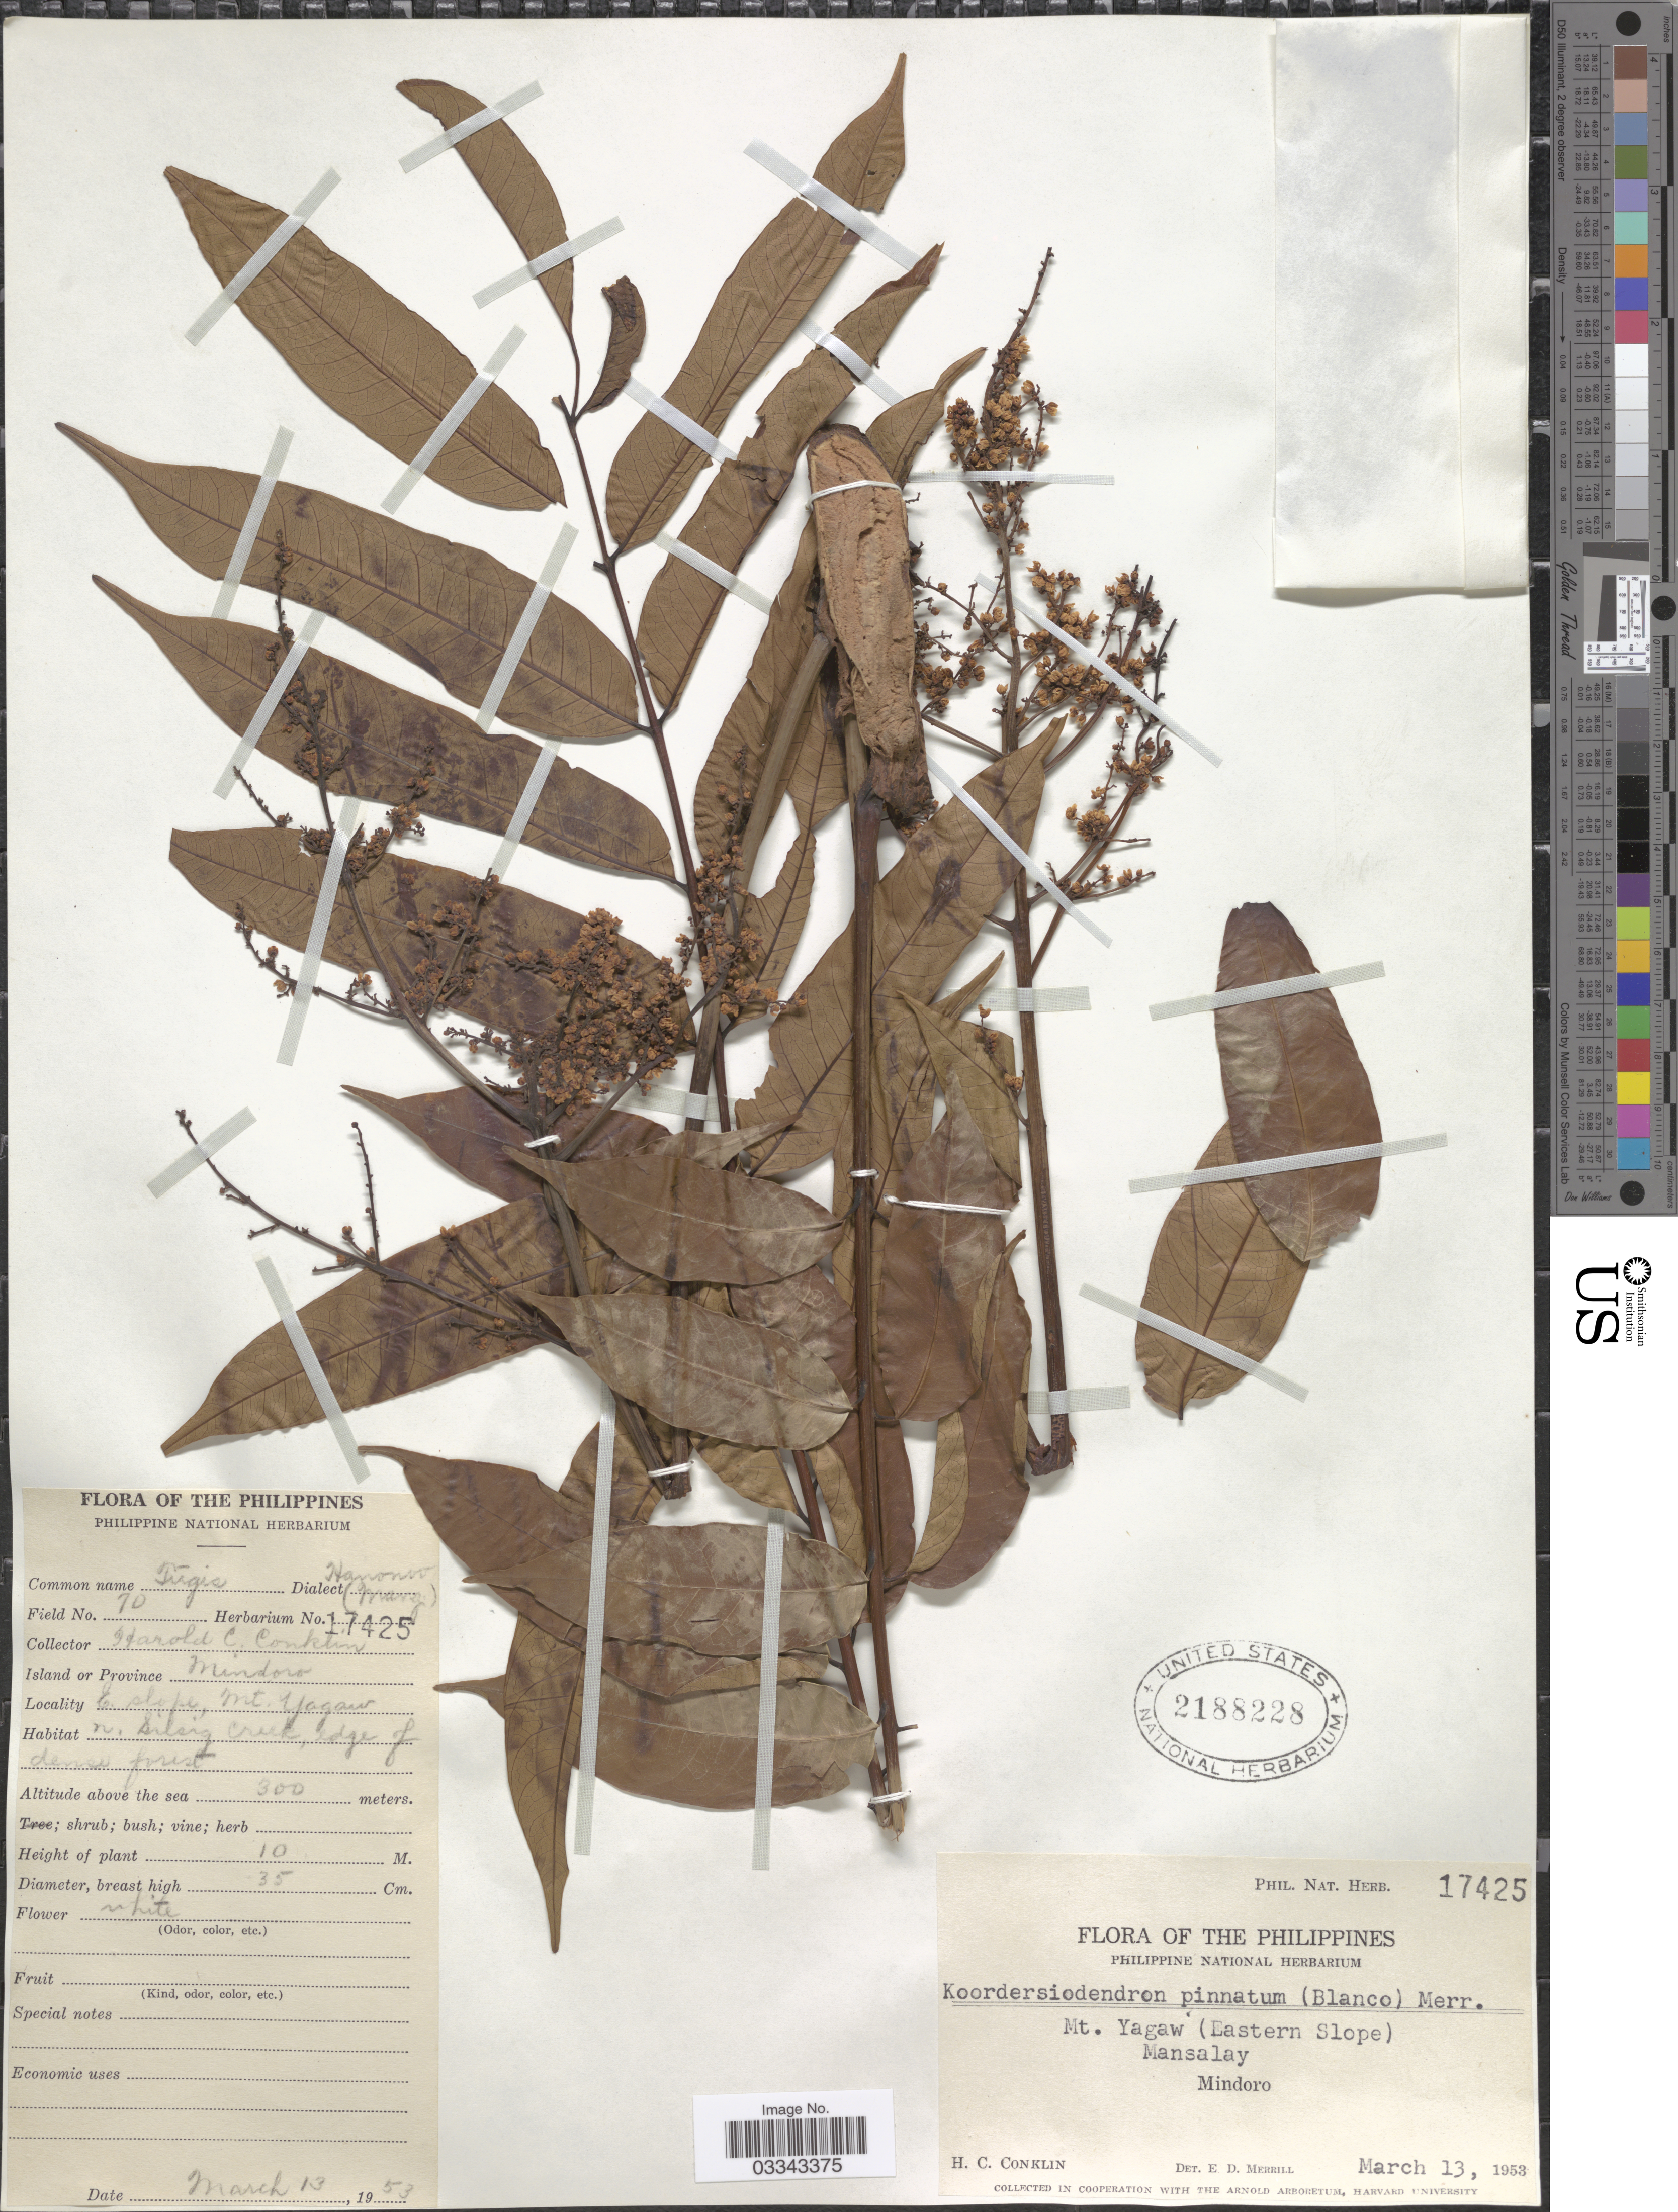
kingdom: Plantae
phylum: Tracheophyta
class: Magnoliopsida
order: Sapindales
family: Anacardiaceae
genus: Koordersiodendron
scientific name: Koordersiodendron pinnatum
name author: (Blanco) Merr.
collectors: H. Conklin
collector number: Phil. Nat. Herb. 17425/ 70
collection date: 1953-03-13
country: Philippines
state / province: Mimaropa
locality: Mt. Yagaw (Eastern Slope) Mansalay. Mindoro.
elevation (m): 300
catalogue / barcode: US 2188228